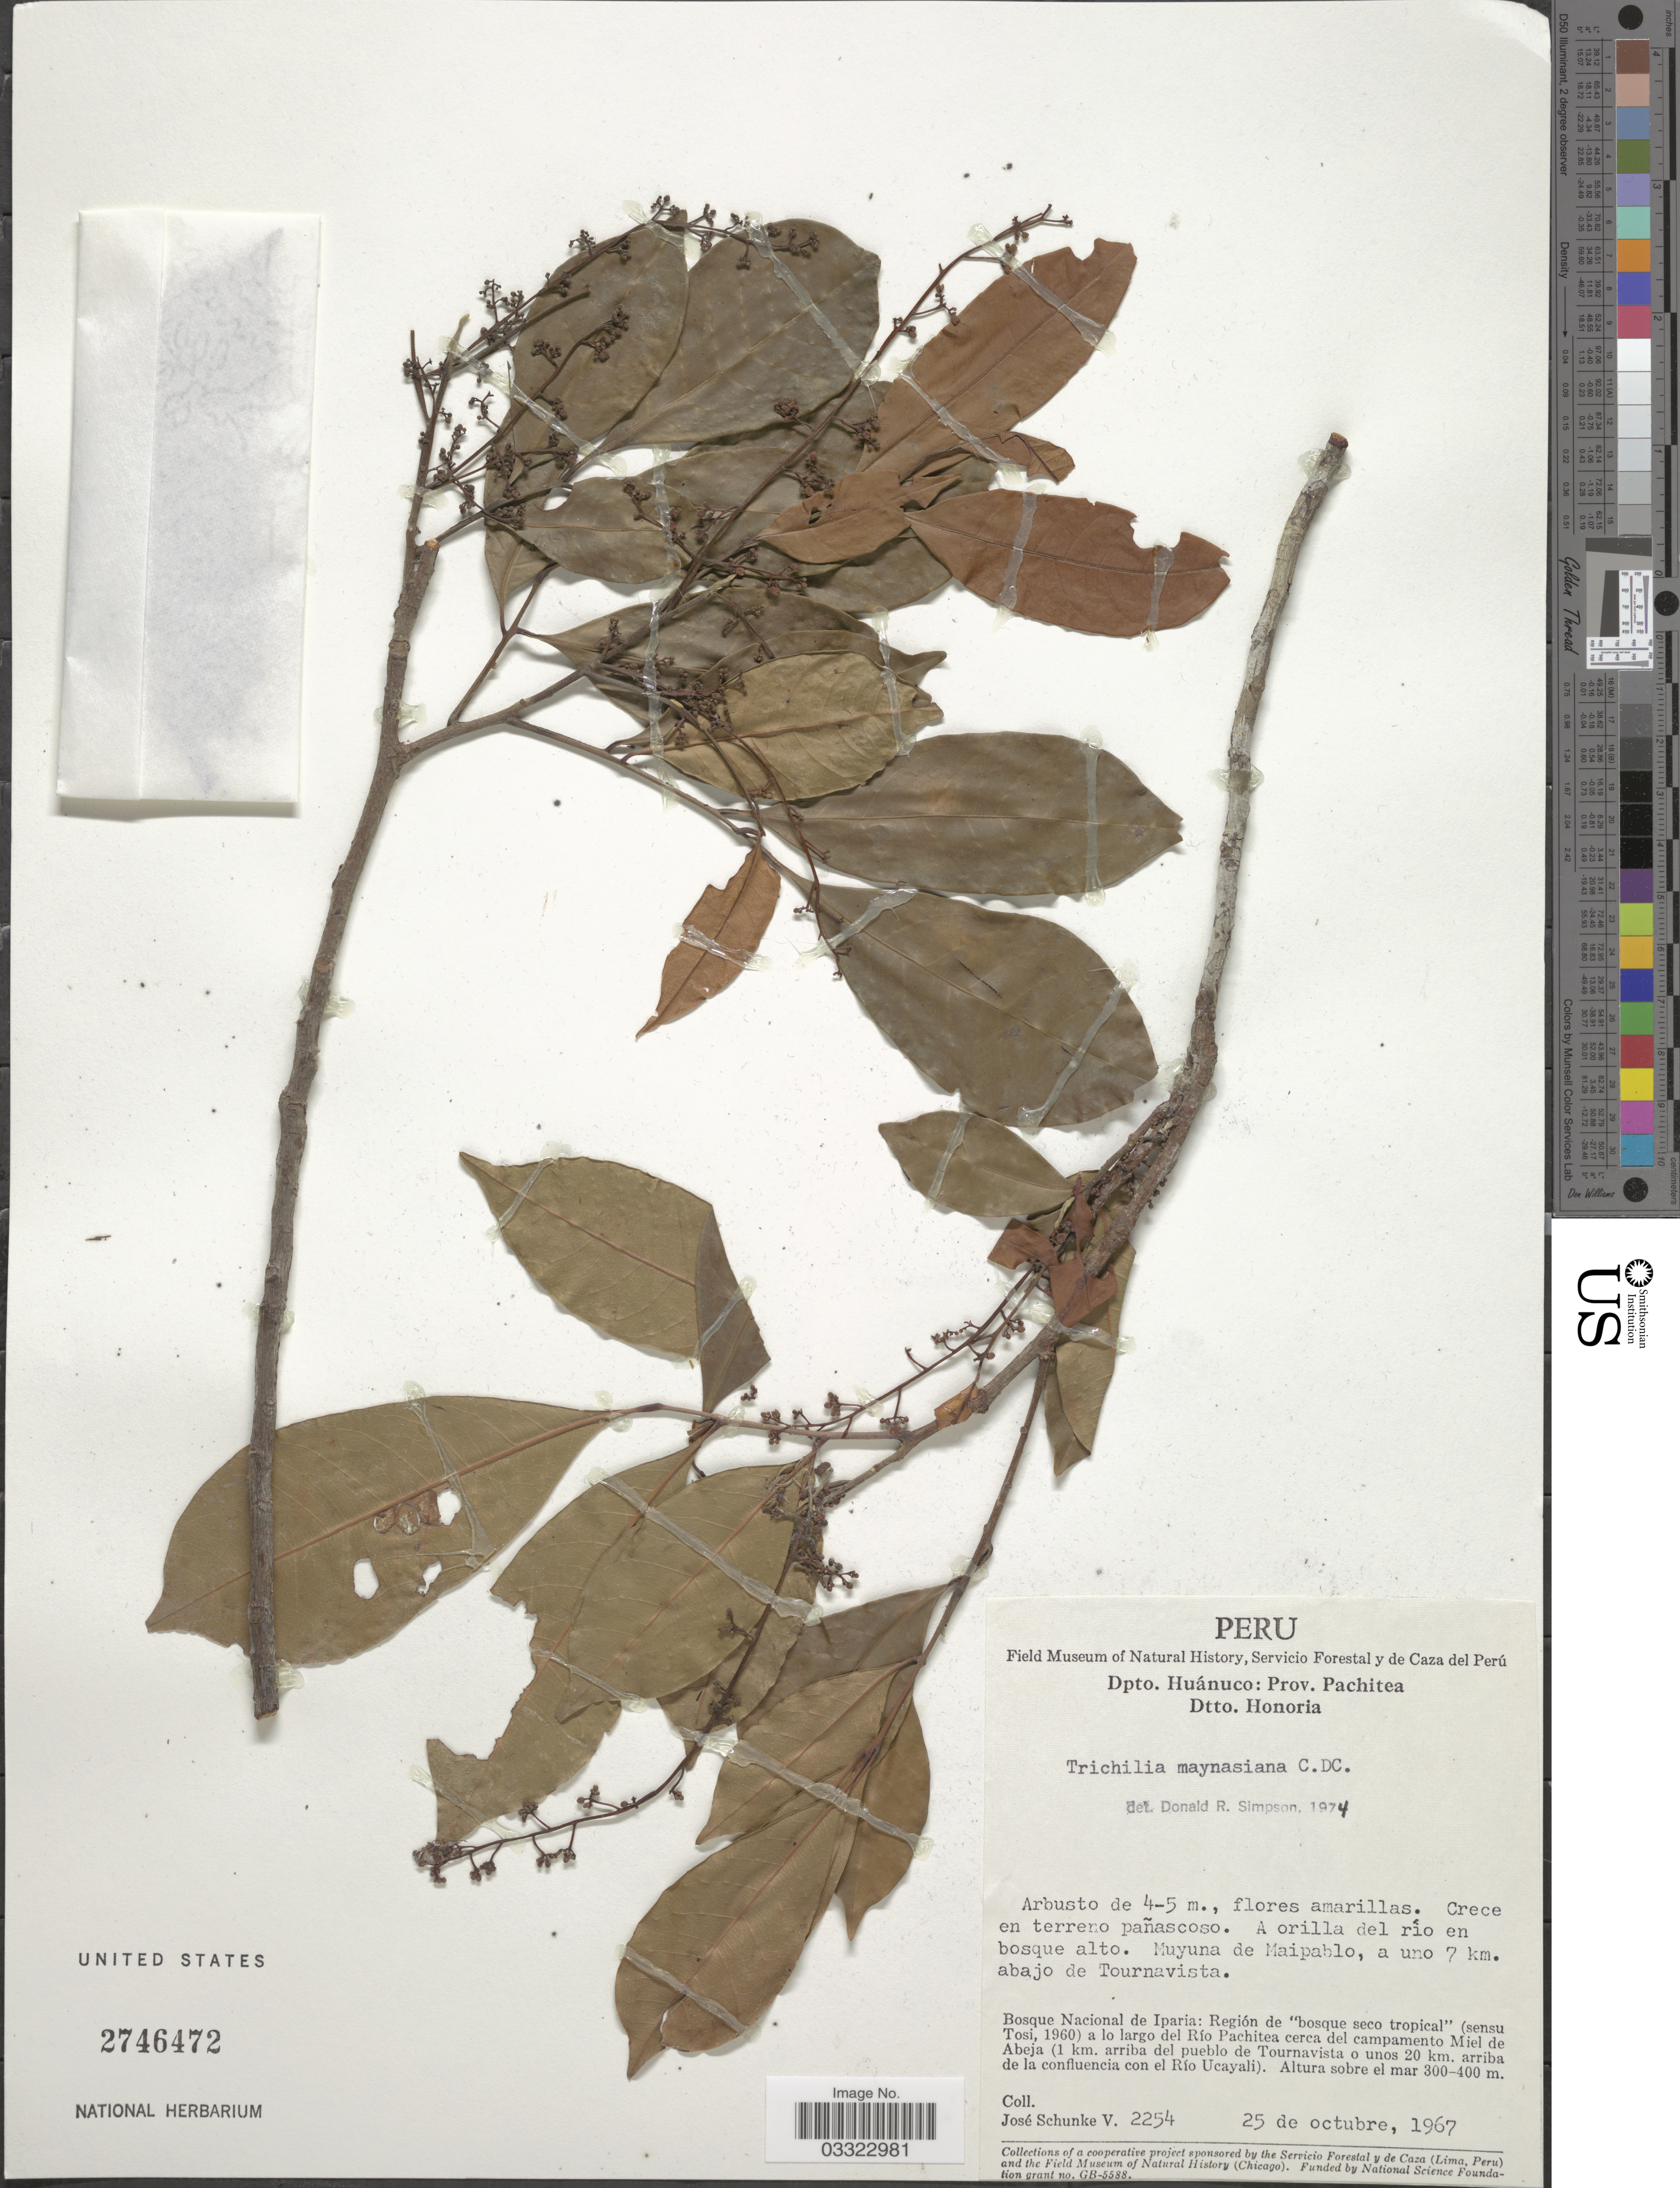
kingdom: Plantae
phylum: Tracheophyta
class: Magnoliopsida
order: Sapindales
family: Meliaceae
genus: Trichilia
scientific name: Trichilia maynasiana subsp. maynasiana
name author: C. DC.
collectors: J. Schunke Vigo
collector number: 2254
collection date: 1967-10-25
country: Peru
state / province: Huánuco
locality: Dpto. Huánuco: Prov. Pachitea, Dtto. Honoria, Muyuna de Maipablo, a uno 7 km. abajo de Tournavista. Bosque Nacional de Iparia: Región de "bosque seco tropical" (sensu Tosi, 1960) a lo largo del Río Pachitea cerca del campamento Miel de Abeja (1 km. arriba del pueblo de Tournavista o unos 20 km. arriba de la confluencia con el Río Ucayali).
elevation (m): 300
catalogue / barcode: US 2746472